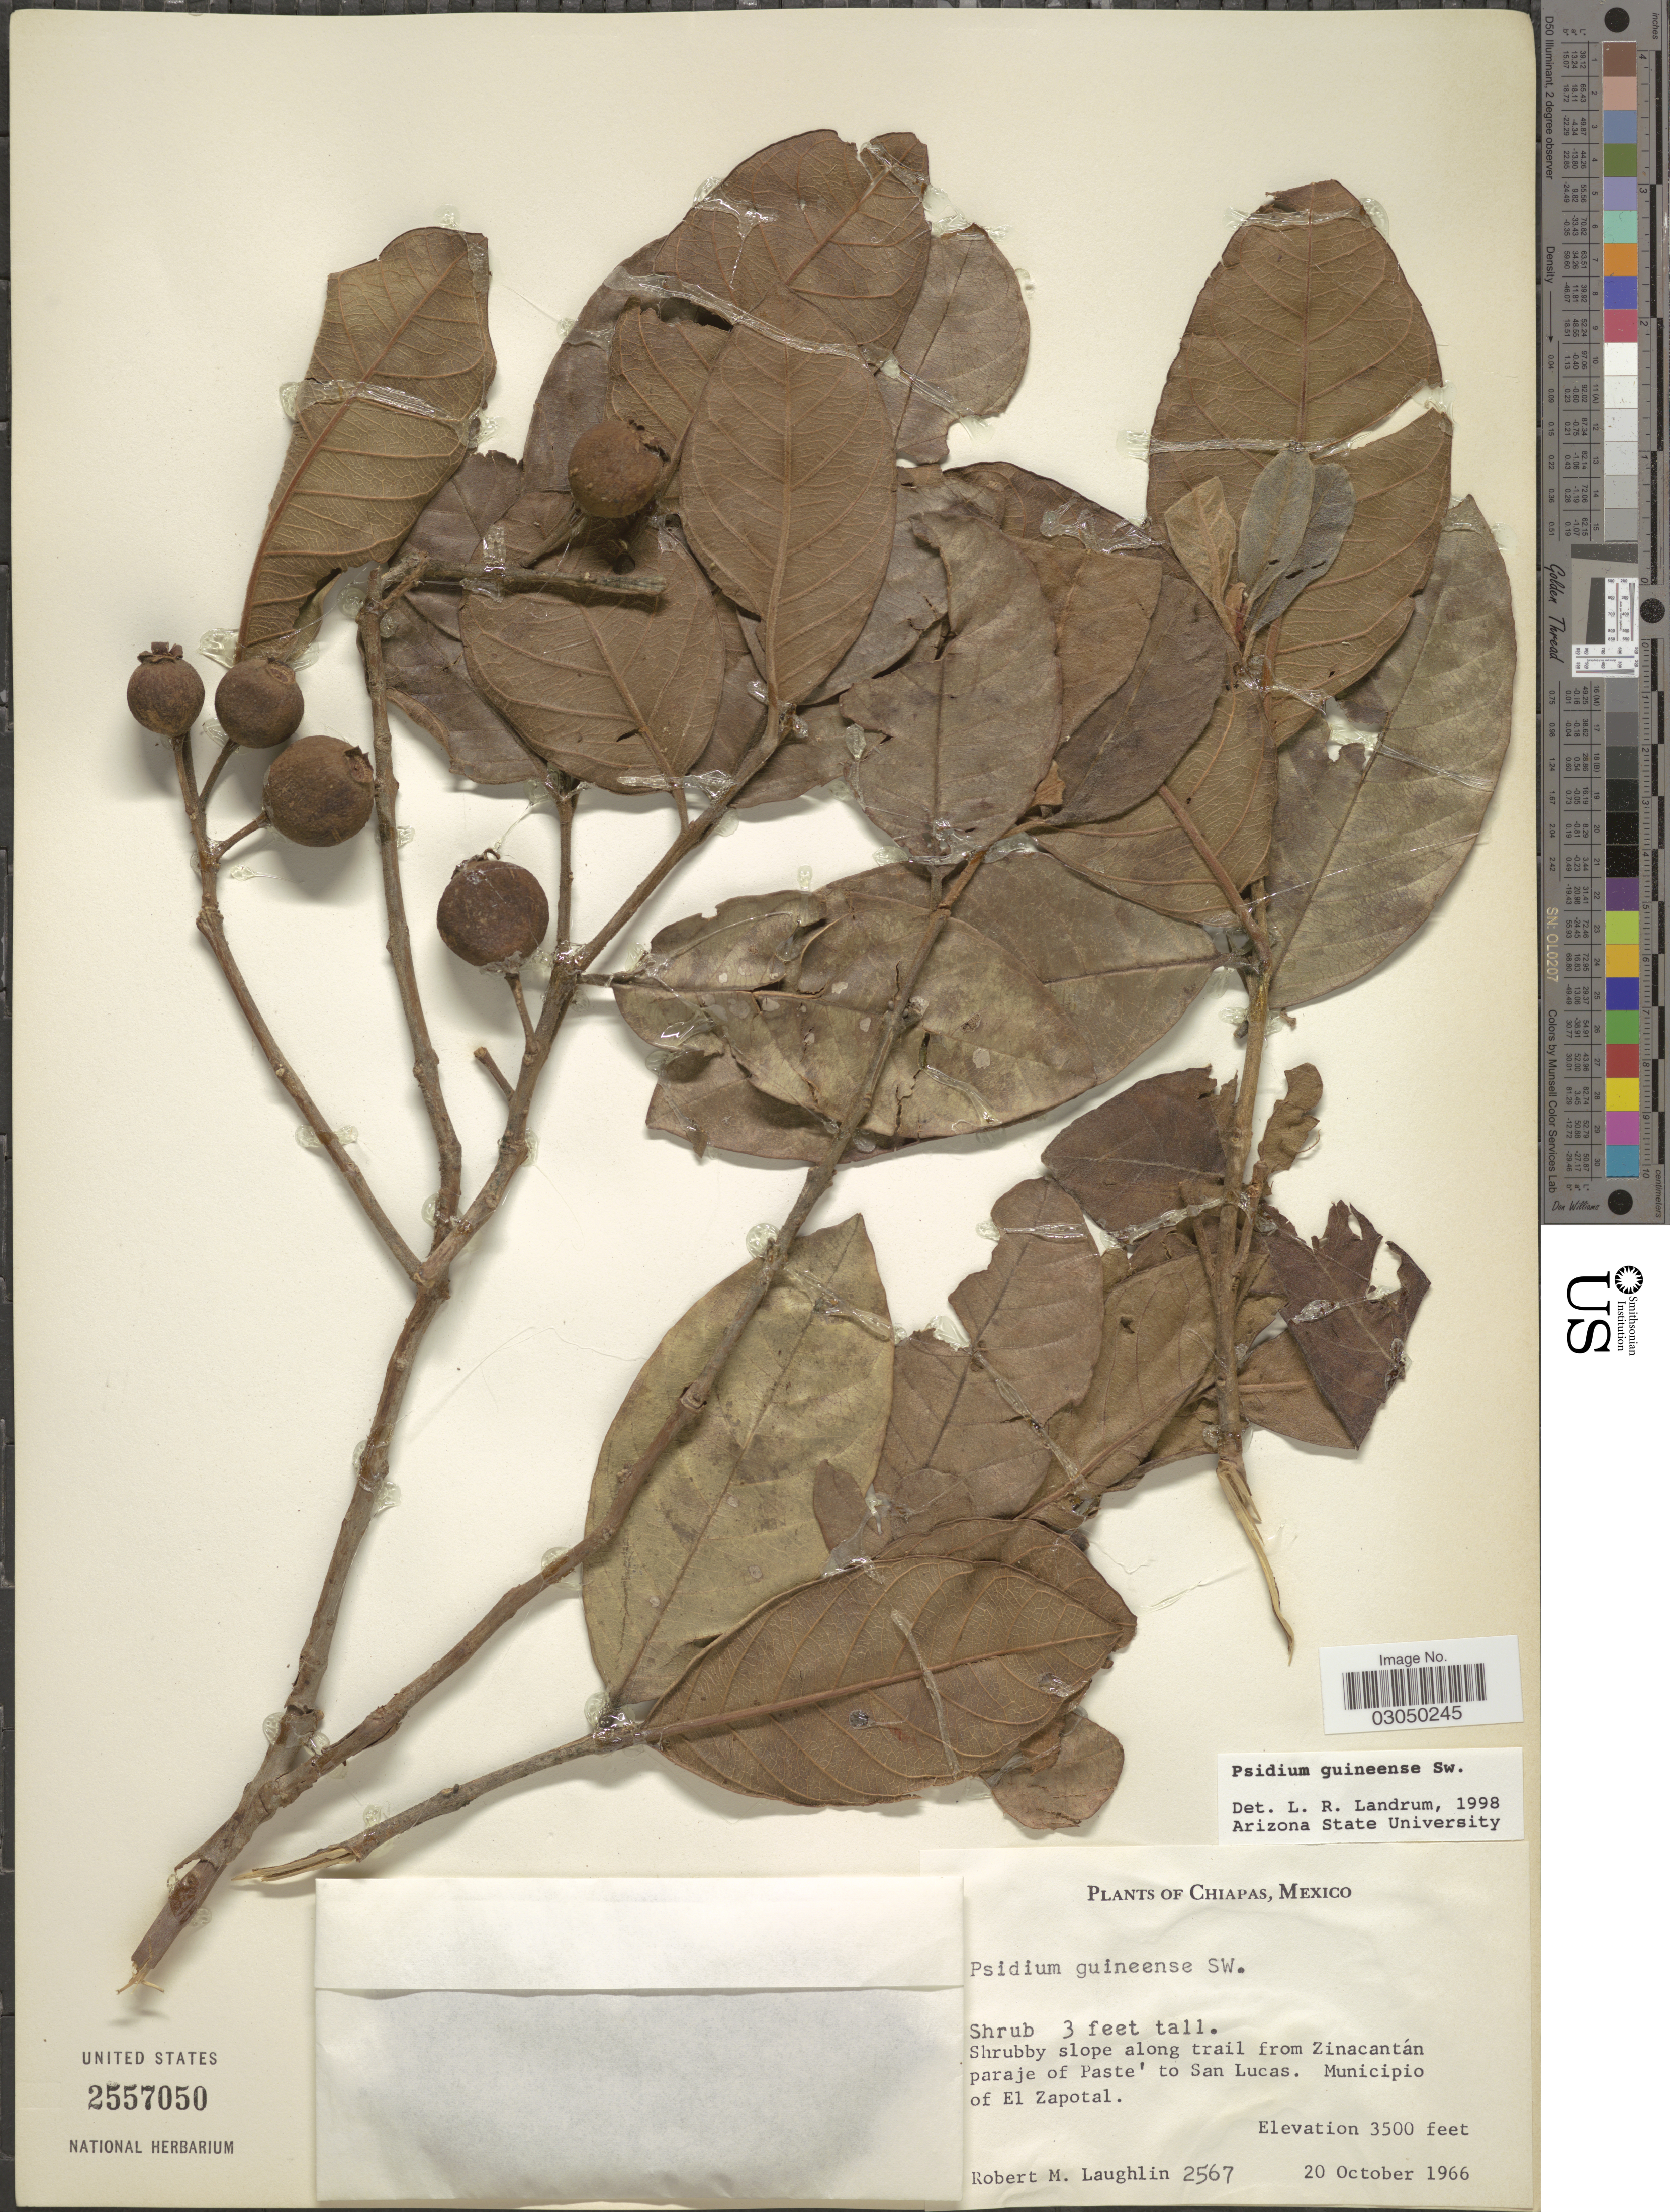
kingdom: Plantae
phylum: Tracheophyta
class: Magnoliopsida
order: Myrtales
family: Myrtaceae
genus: Psidium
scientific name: Psidium guineense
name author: Sw.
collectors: R. M. Laughlin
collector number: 2567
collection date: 1966-10-20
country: Mexico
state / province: Chiapas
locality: Shrubby slope along trail from Zinacantán paraje of Paste' to San Lucas. Municipio of El Zapotal.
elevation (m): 1067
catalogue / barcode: US 2557050